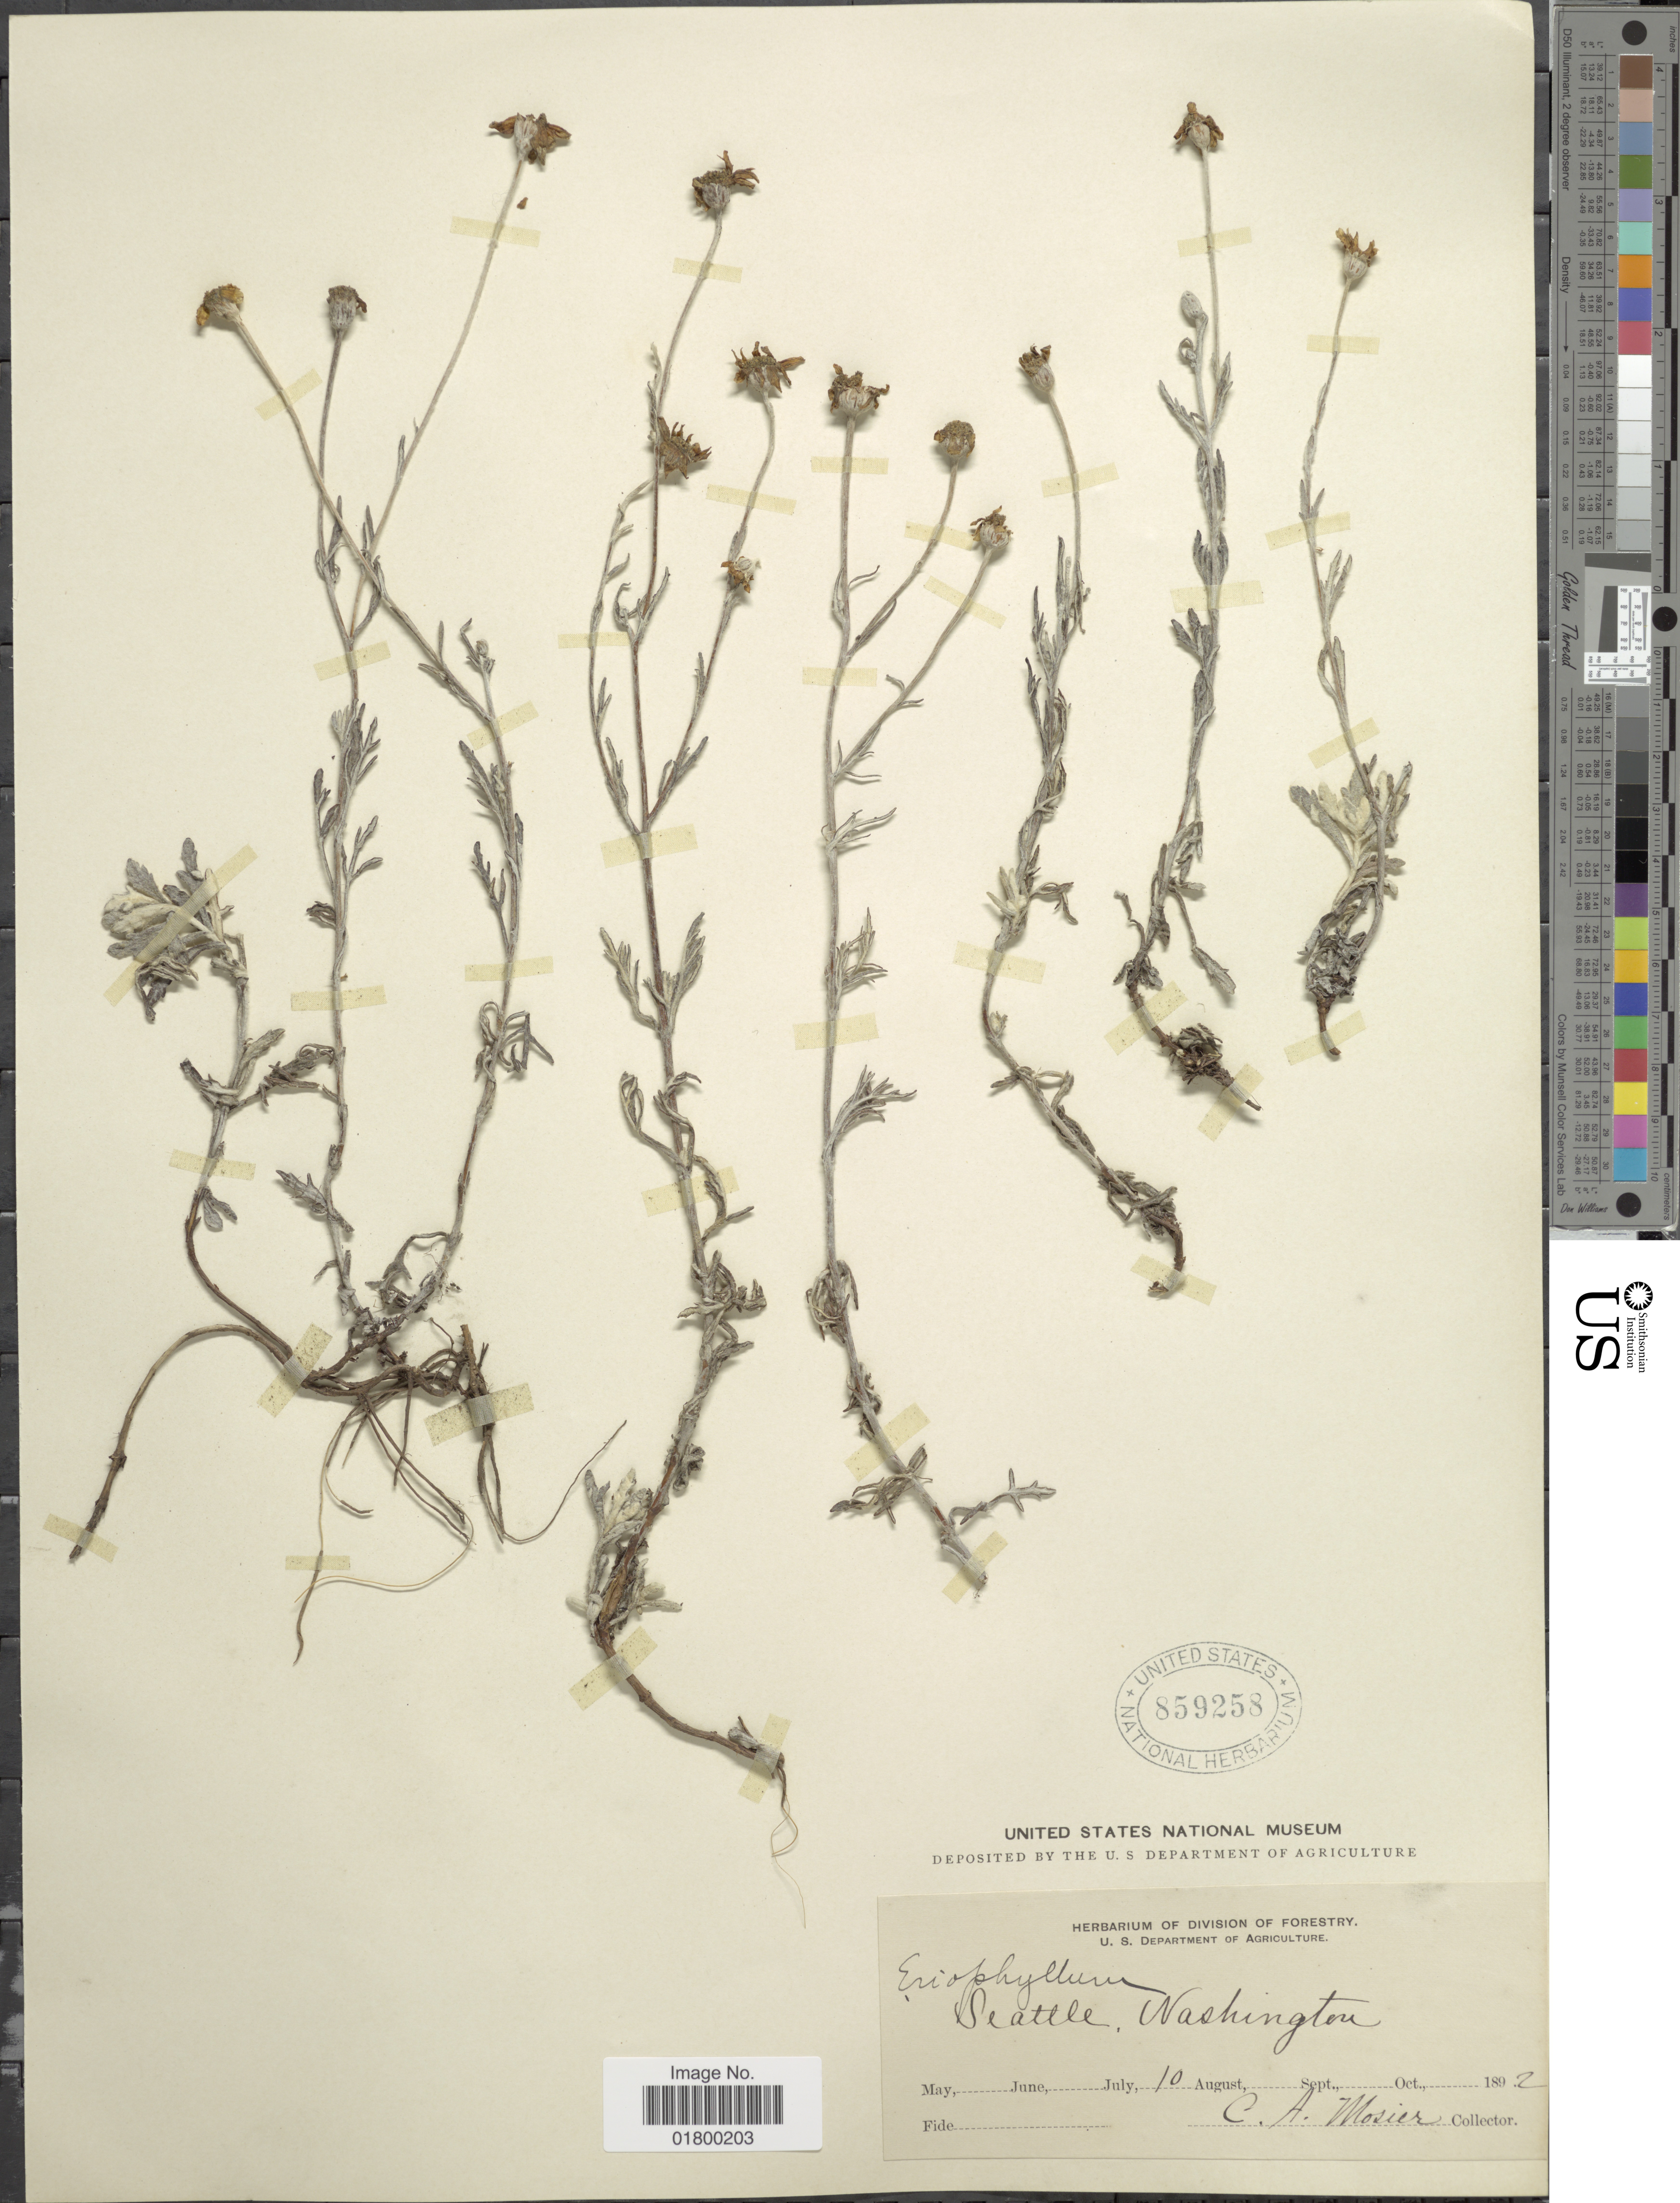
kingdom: Plantae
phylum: Tracheophyta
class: Magnoliopsida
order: Asterales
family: Asteraceae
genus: Eriophyllum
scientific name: Eriophyllum lanatum var. achillioides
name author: (DC.) Jeps.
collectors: C. A. Mosier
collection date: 1892-08-10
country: United States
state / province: Washington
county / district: King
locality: Seattle, Washington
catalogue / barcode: US 859258